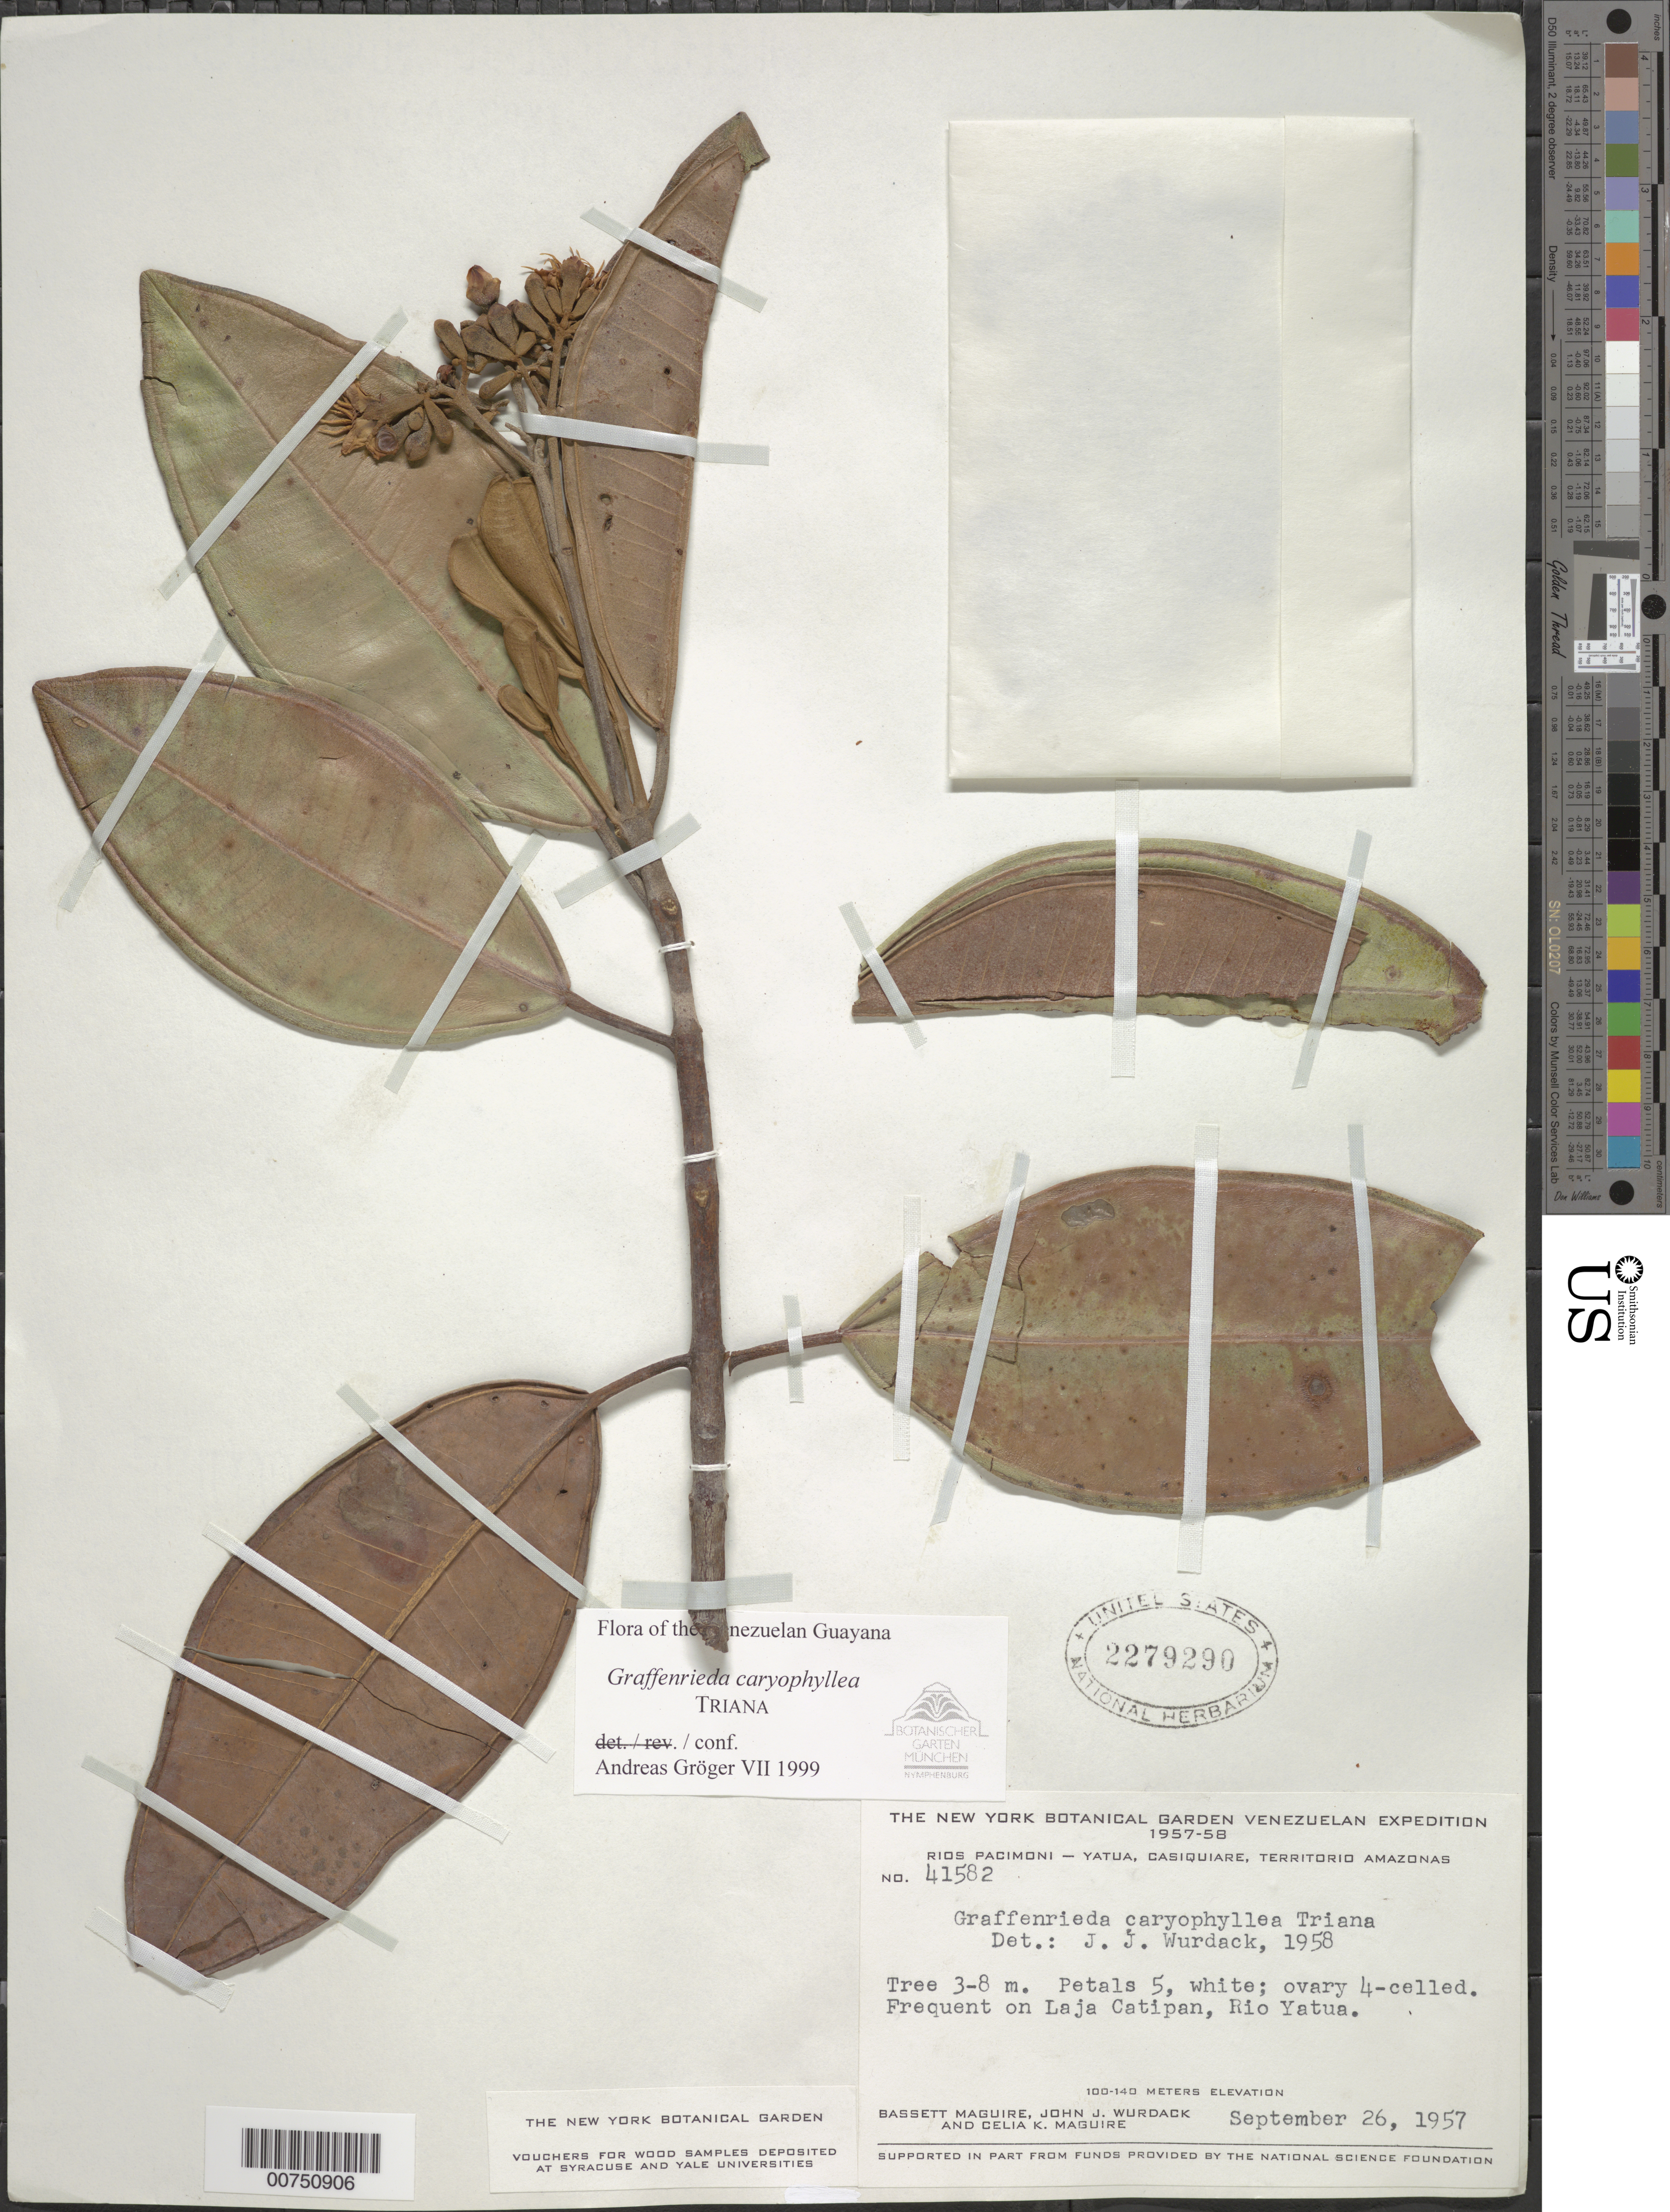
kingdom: Plantae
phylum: Tracheophyta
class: Magnoliopsida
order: Myrtales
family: Melastomataceae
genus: Graffenrieda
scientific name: Graffenrieda caryophyllea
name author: Triana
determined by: Gröger, A.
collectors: B. Maguire, J. J. Wurdack & C. K. Maguire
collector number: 41582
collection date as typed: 26-Sep-57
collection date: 1957-09-26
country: Venezuela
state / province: Amazonas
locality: Laja Catipan, Río Yatua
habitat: Laja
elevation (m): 100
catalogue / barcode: US 2279290